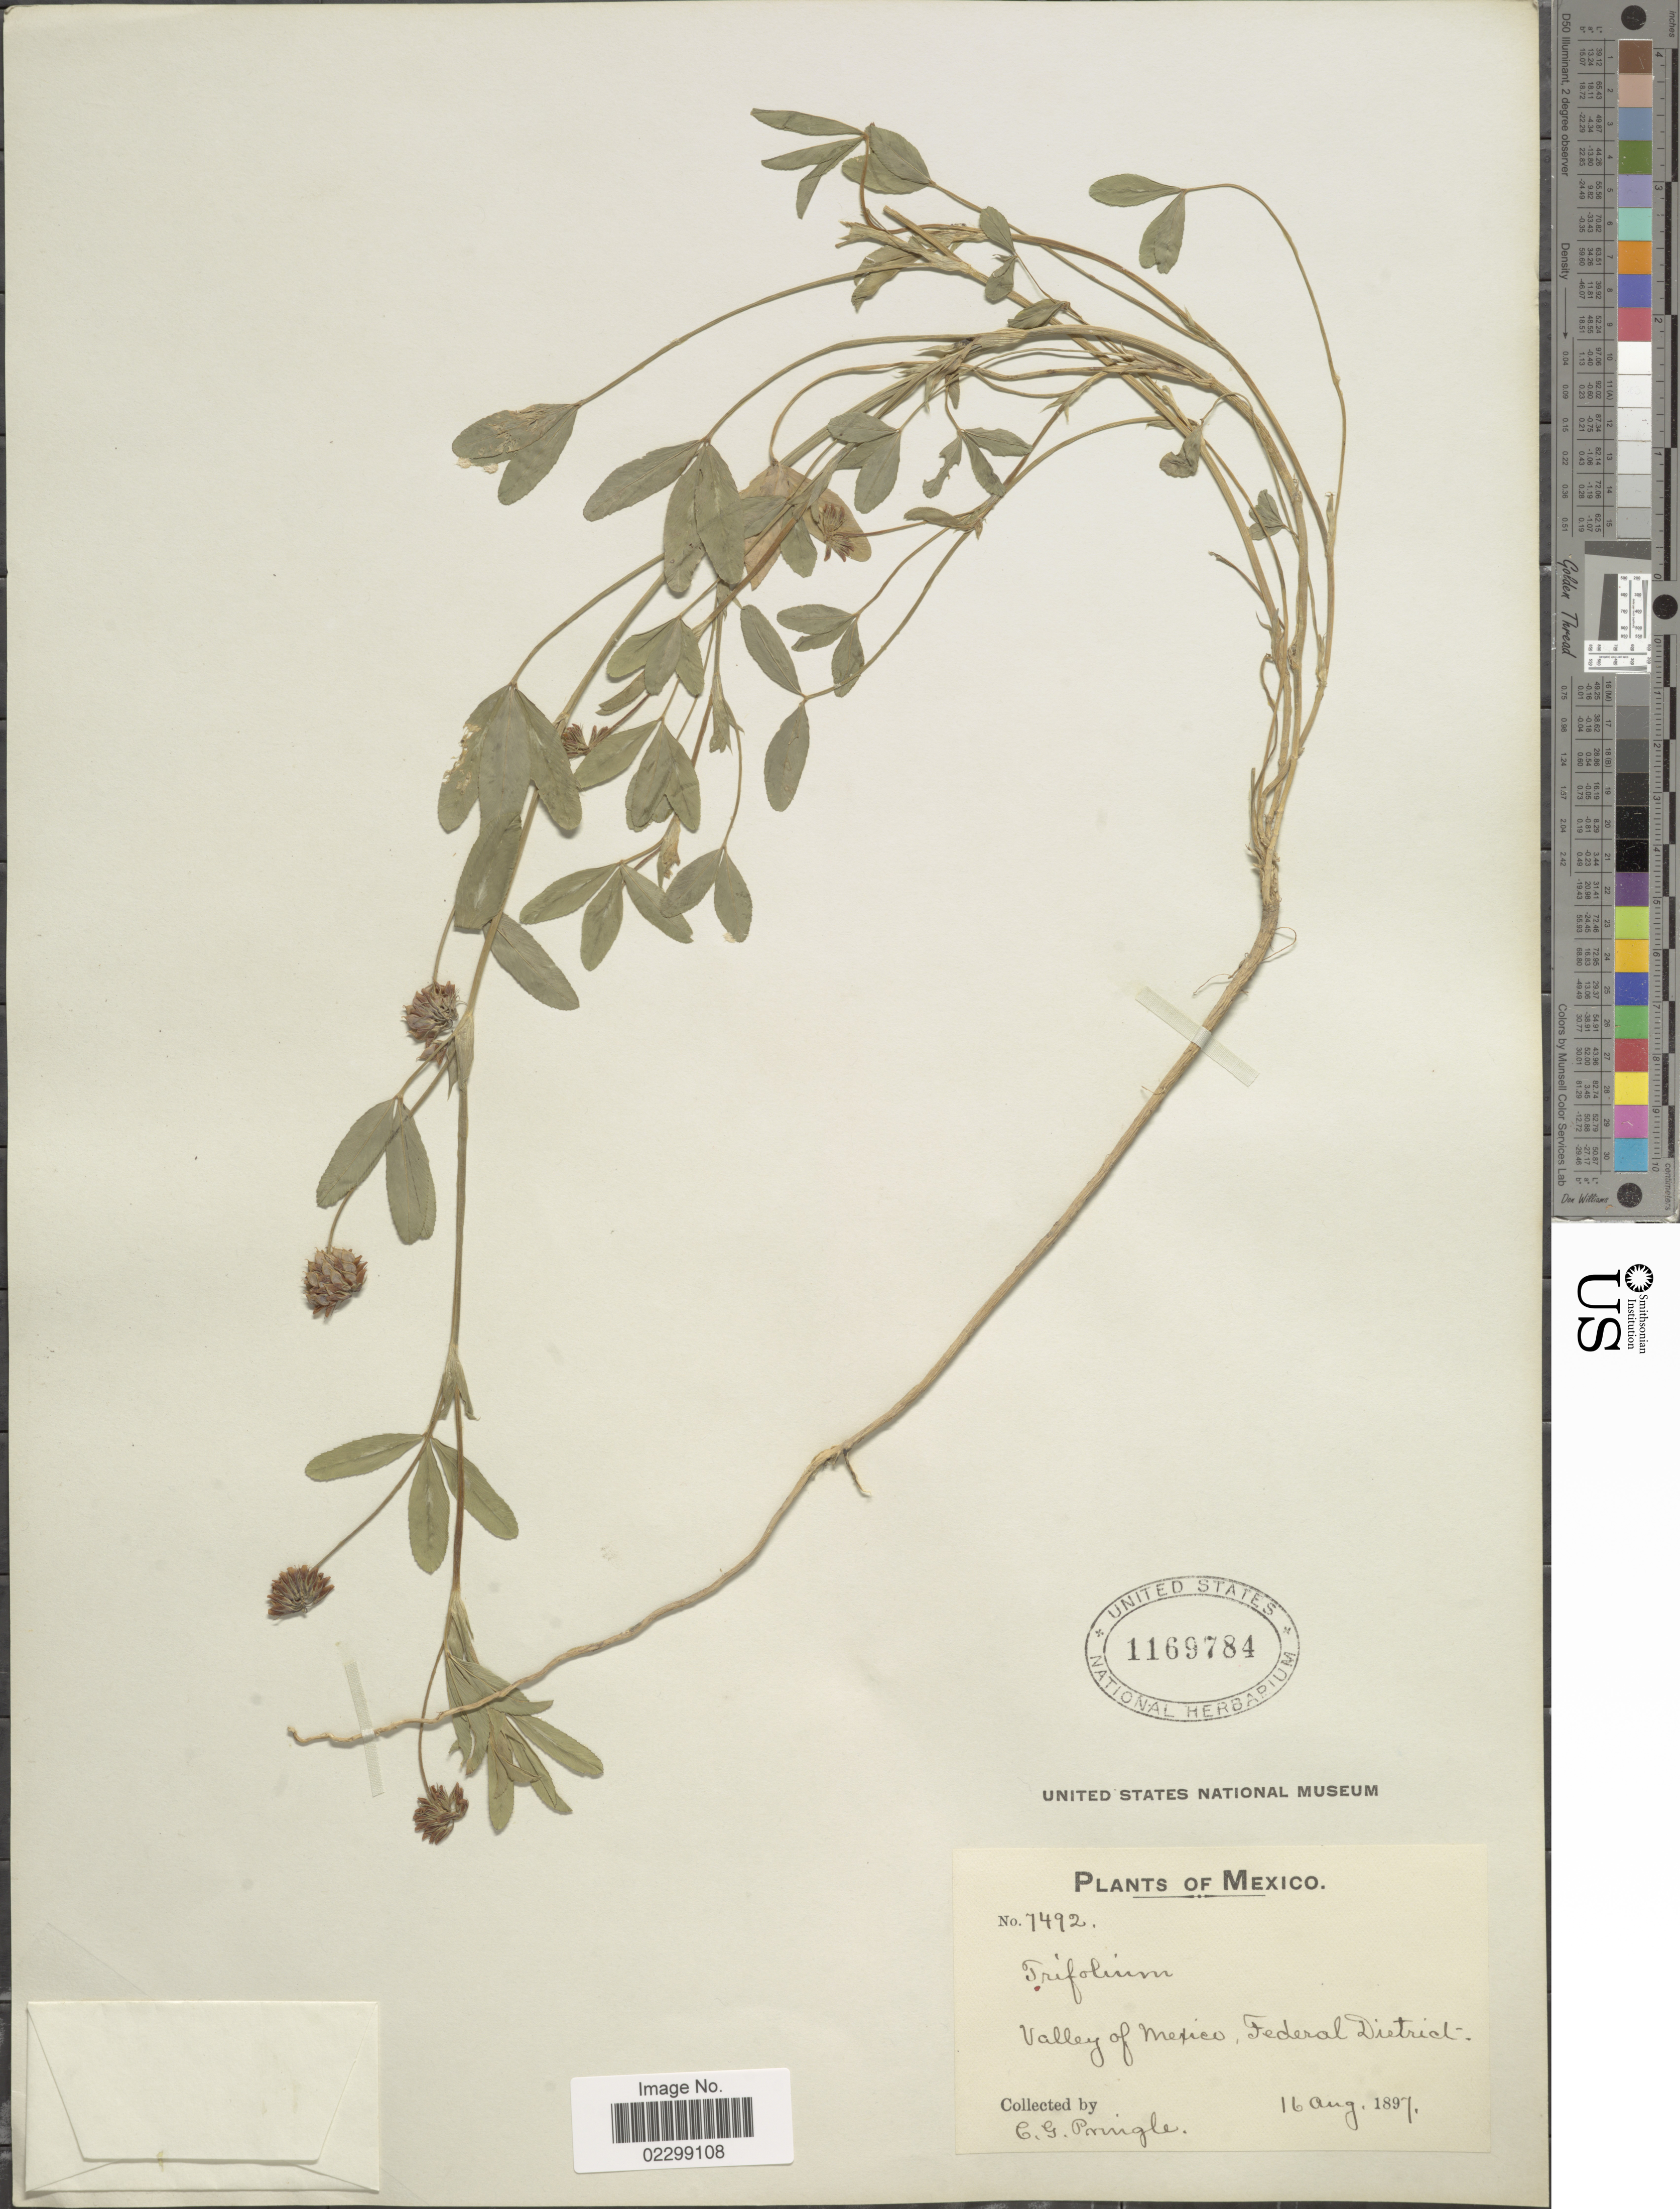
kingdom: Plantae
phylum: Tracheophyta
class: Magnoliopsida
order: Fabales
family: Fabaceae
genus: Trifolium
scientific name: Trifolium sp.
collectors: C. G. Pringle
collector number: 7492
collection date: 1897-08-16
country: Mexico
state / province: Distrito Federal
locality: Valley of Mexico, Federal District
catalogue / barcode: US 1169784